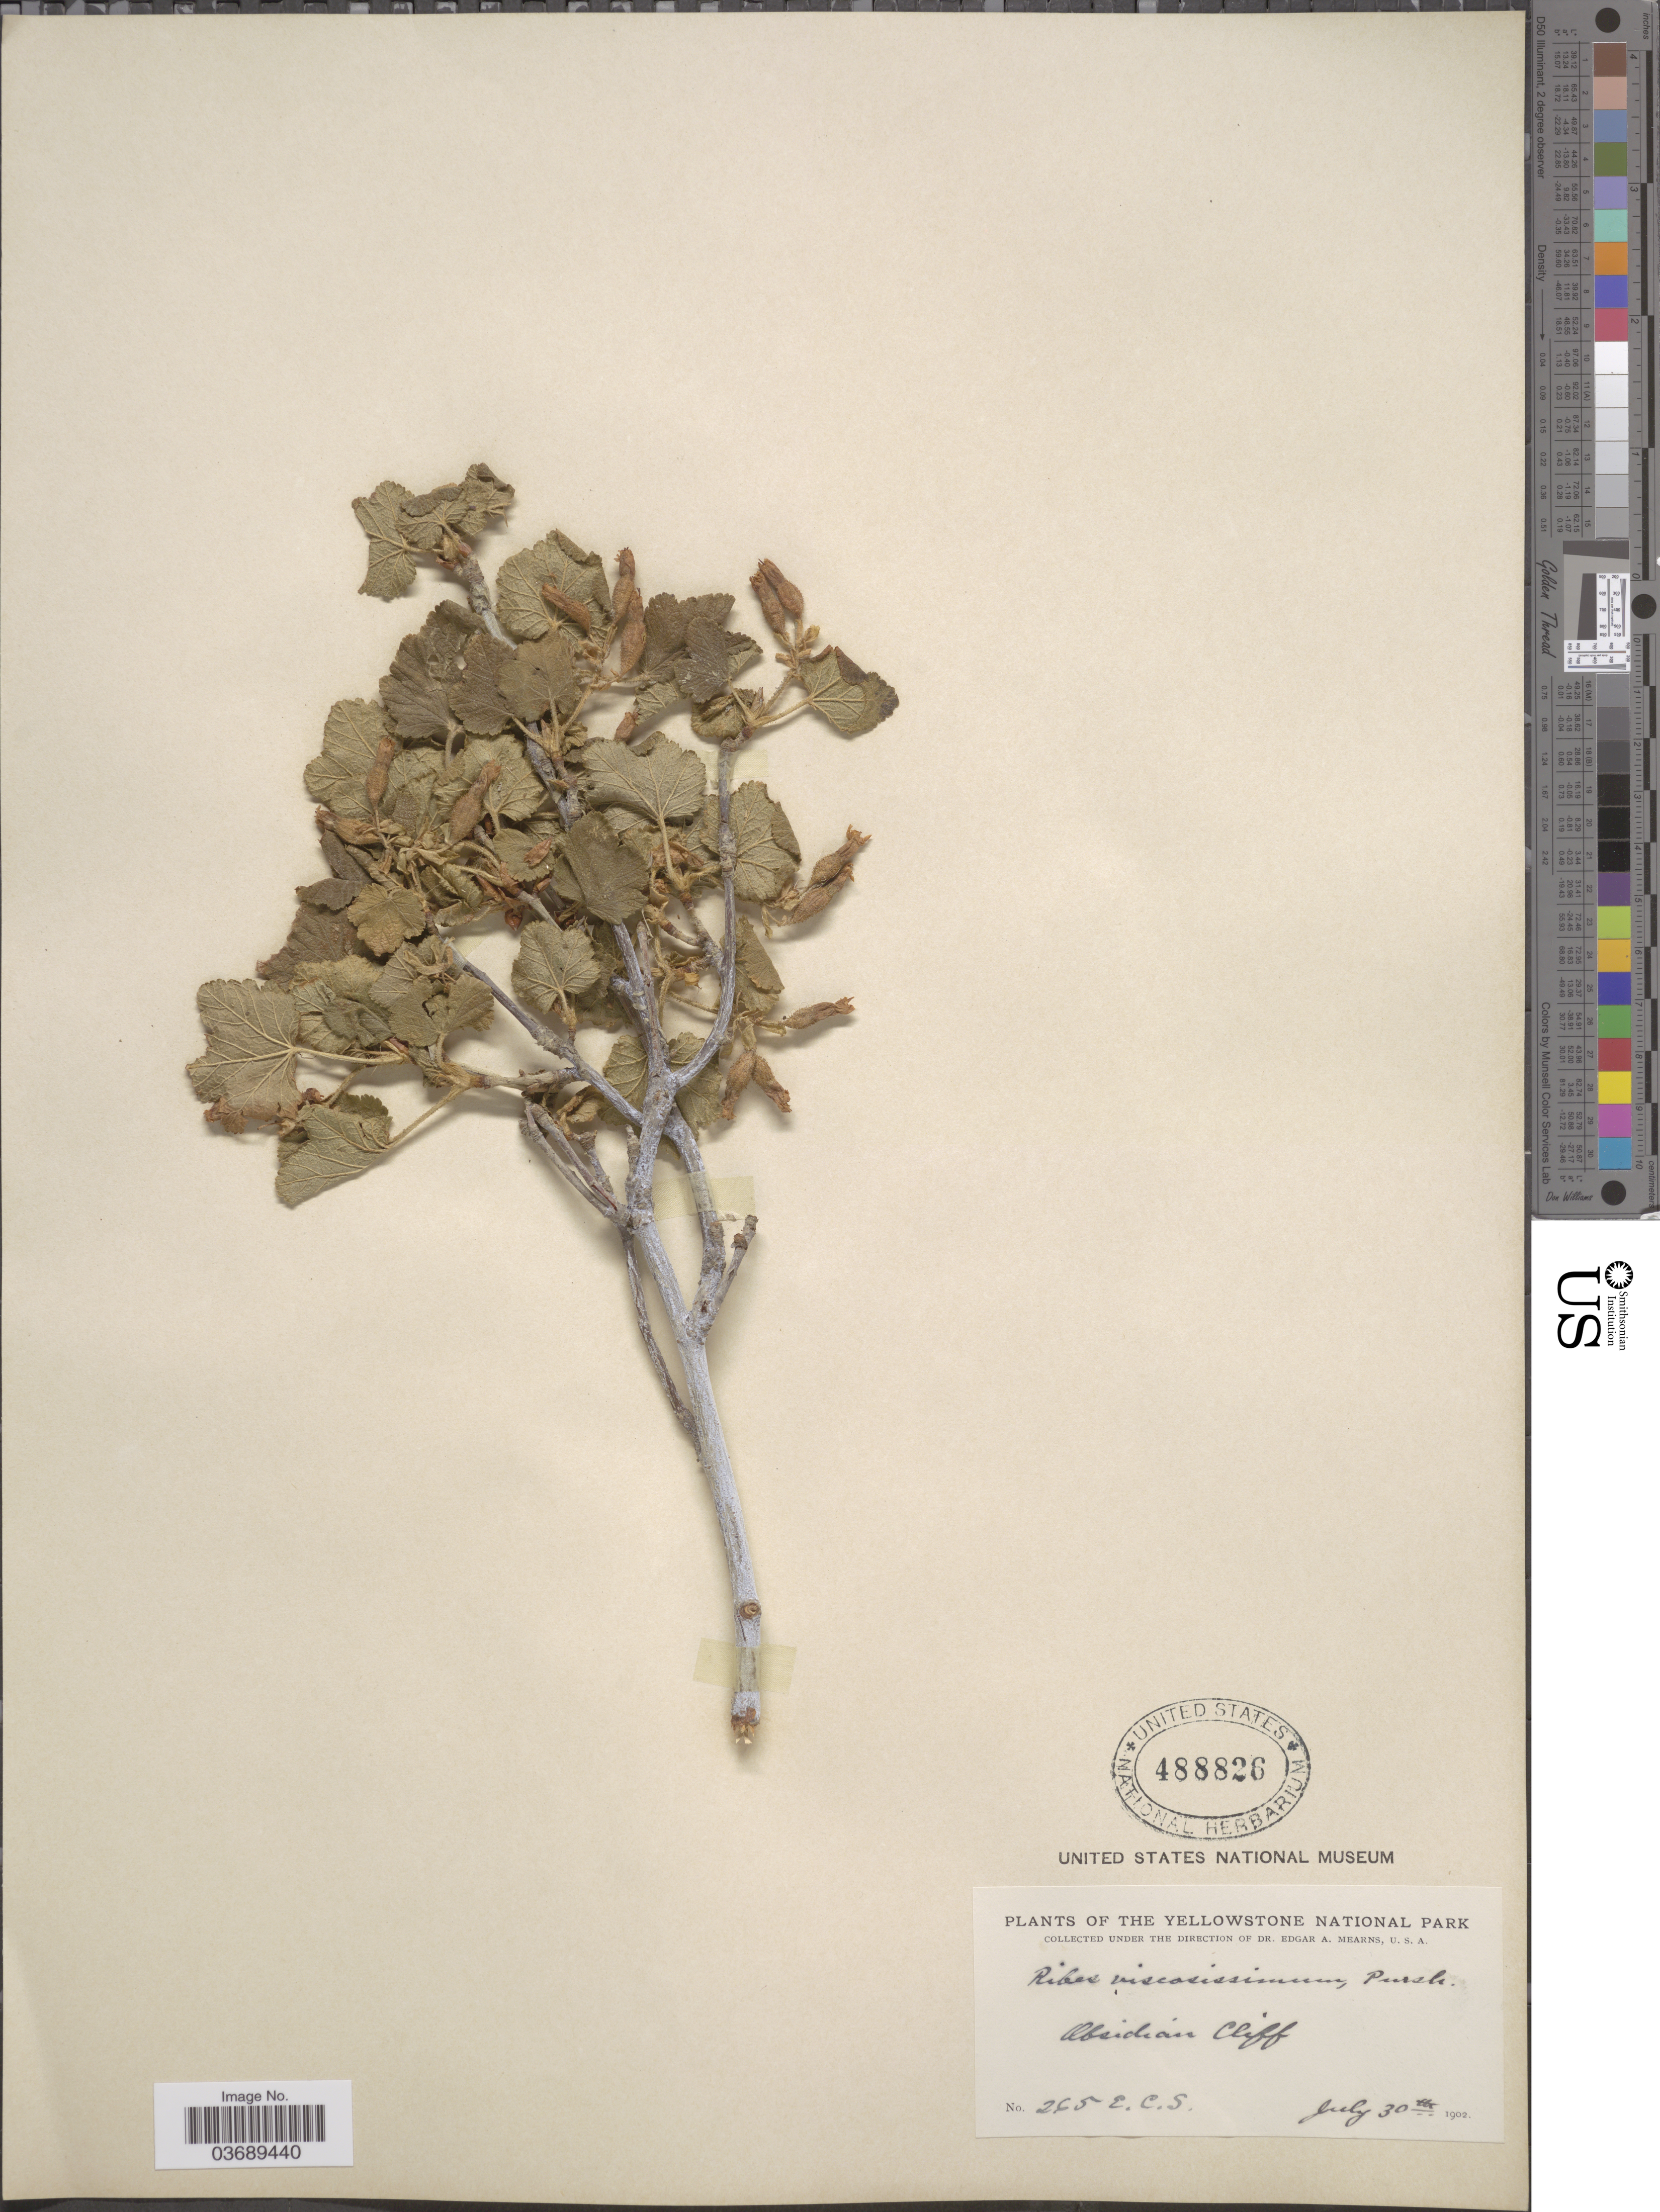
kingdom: Plantae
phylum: Tracheophyta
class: Magnoliopsida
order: Saxifragales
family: Grossulariaceae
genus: Ribes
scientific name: Ribes viscosissimum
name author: Pursh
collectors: E. C. Smith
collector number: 265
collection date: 1902-07-30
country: United States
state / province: Wyoming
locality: The Yellowstone National Park. Obsidian Cliff.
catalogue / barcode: US 488826